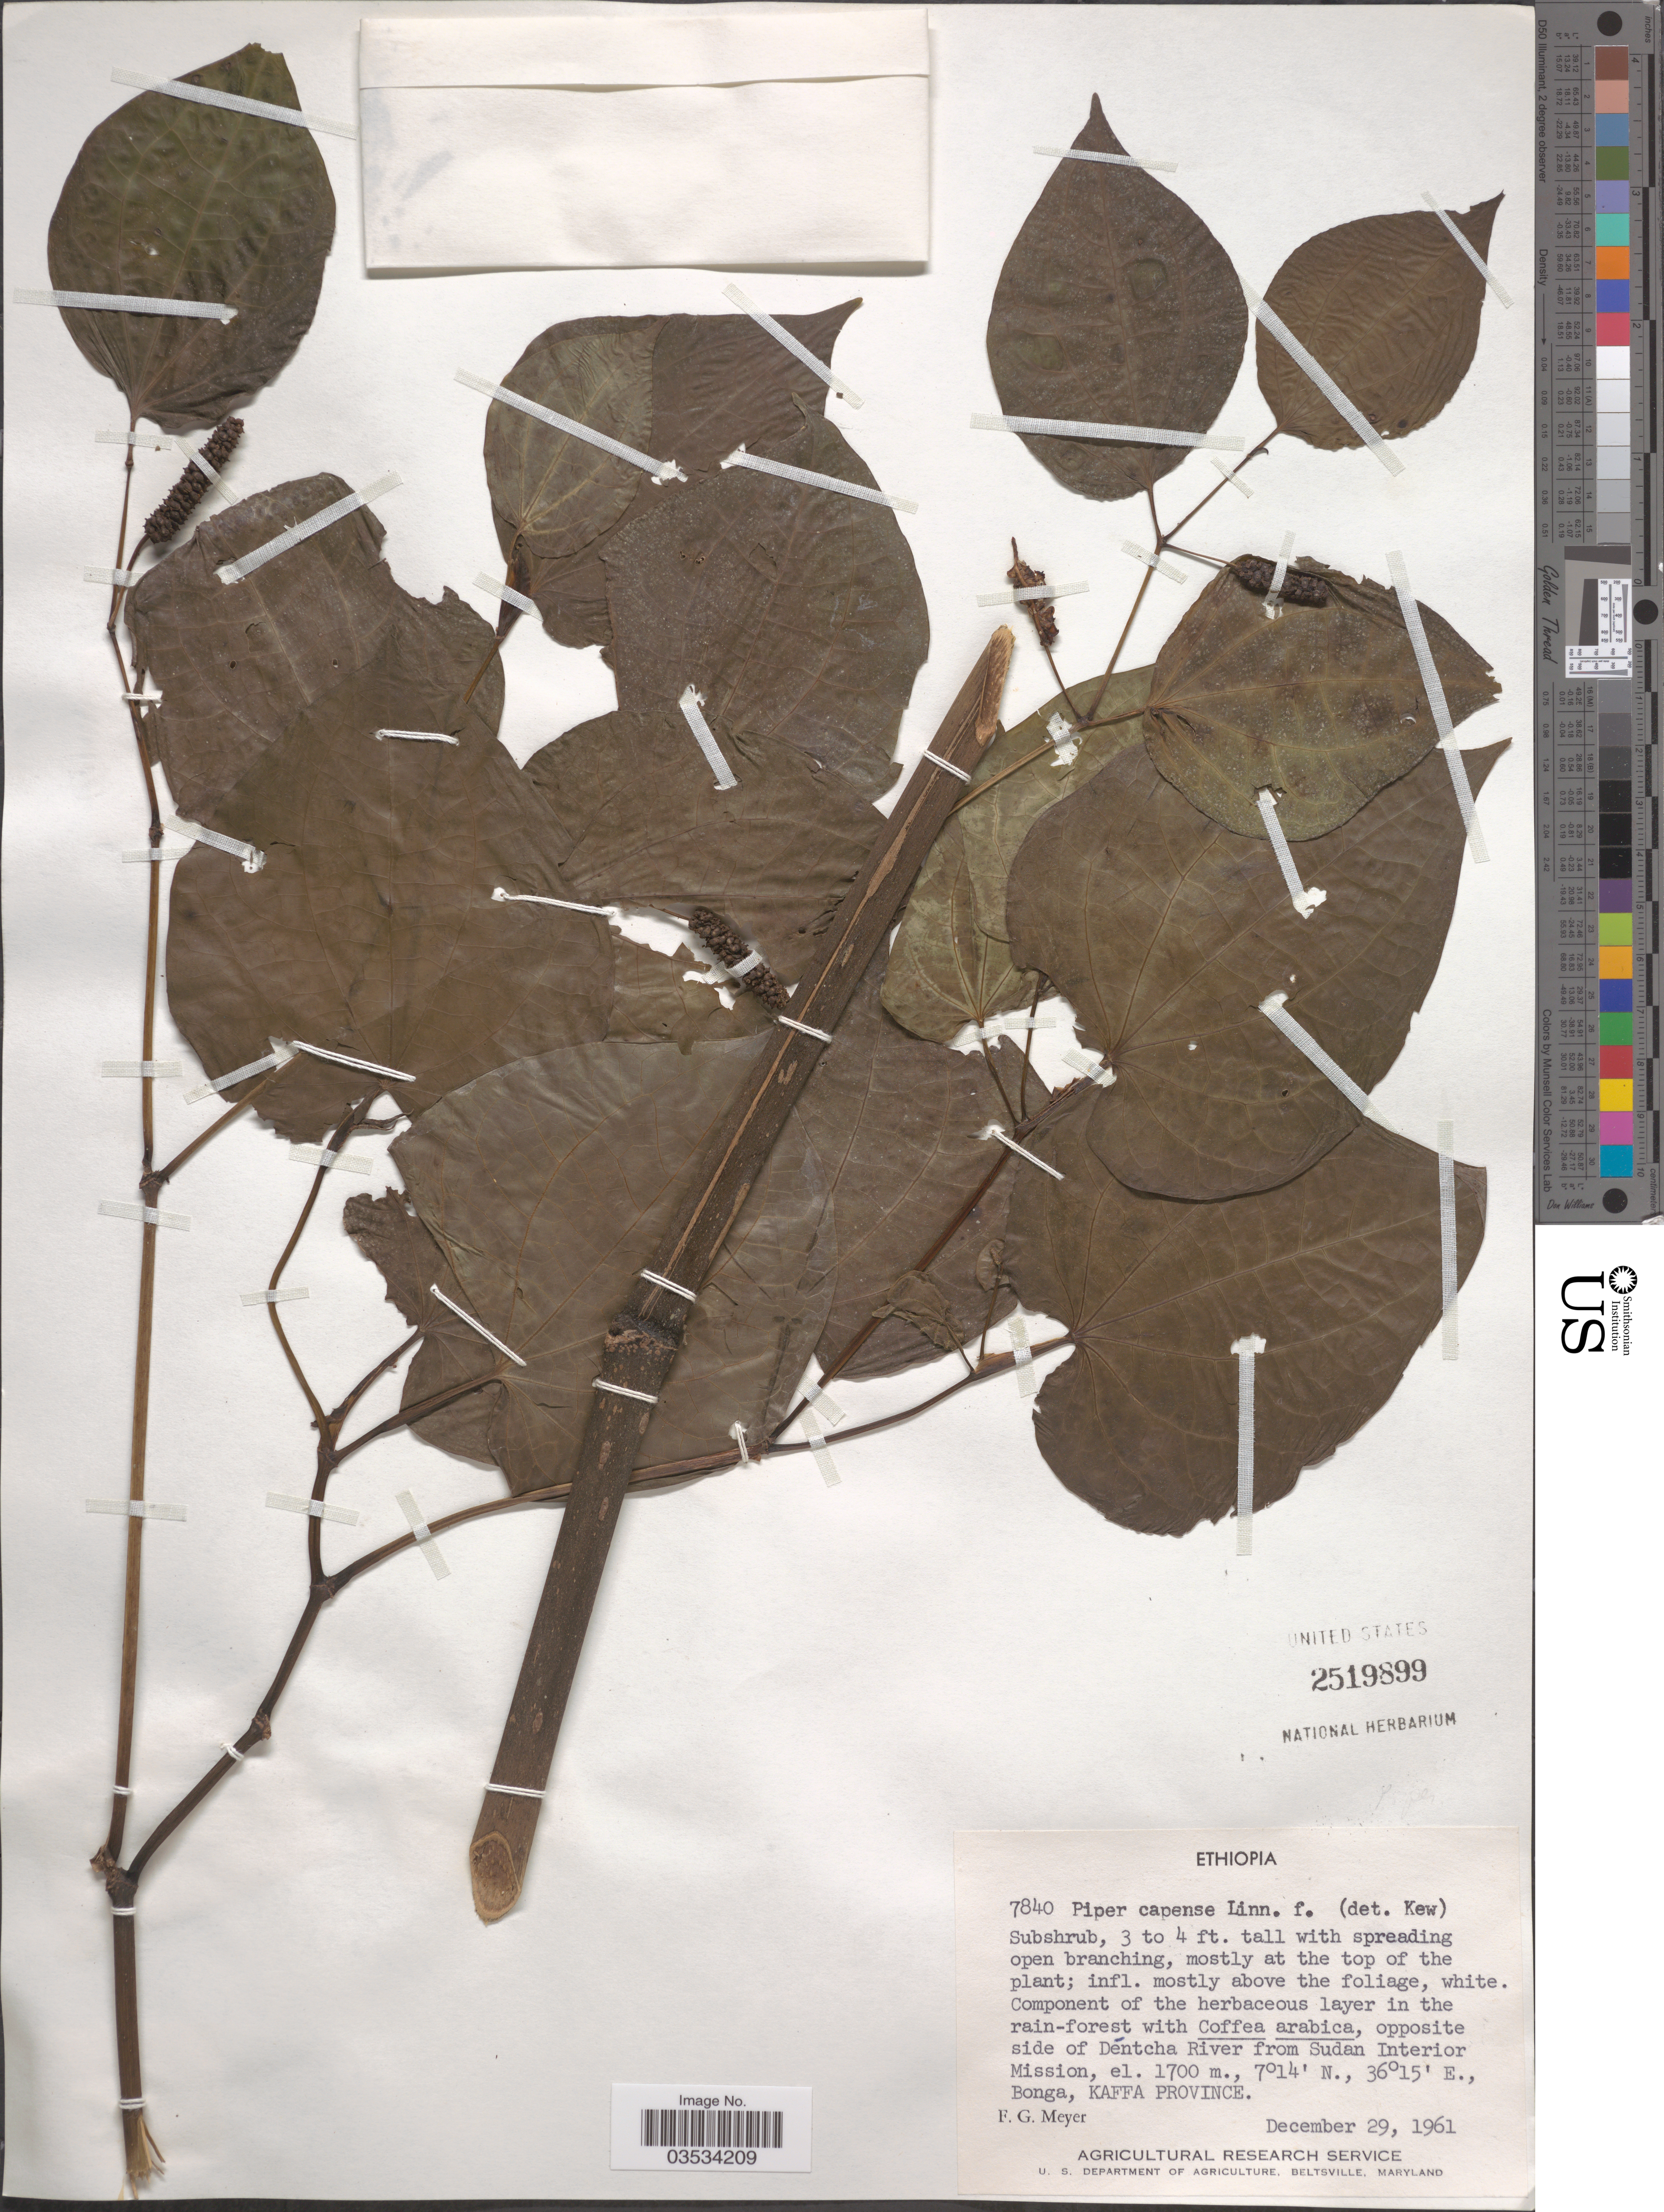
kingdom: Plantae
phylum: Tracheophyta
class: Magnoliopsida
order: Piperales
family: Piperaceae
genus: Piper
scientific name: Piper capense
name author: L. f.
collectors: F. G. Meyer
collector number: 7840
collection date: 1961-12-29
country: Ethiopia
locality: Opposite site of Déntcha River from Sudan Interior Mission, Bonga, Kaffa Province.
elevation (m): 1700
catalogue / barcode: US 2519899